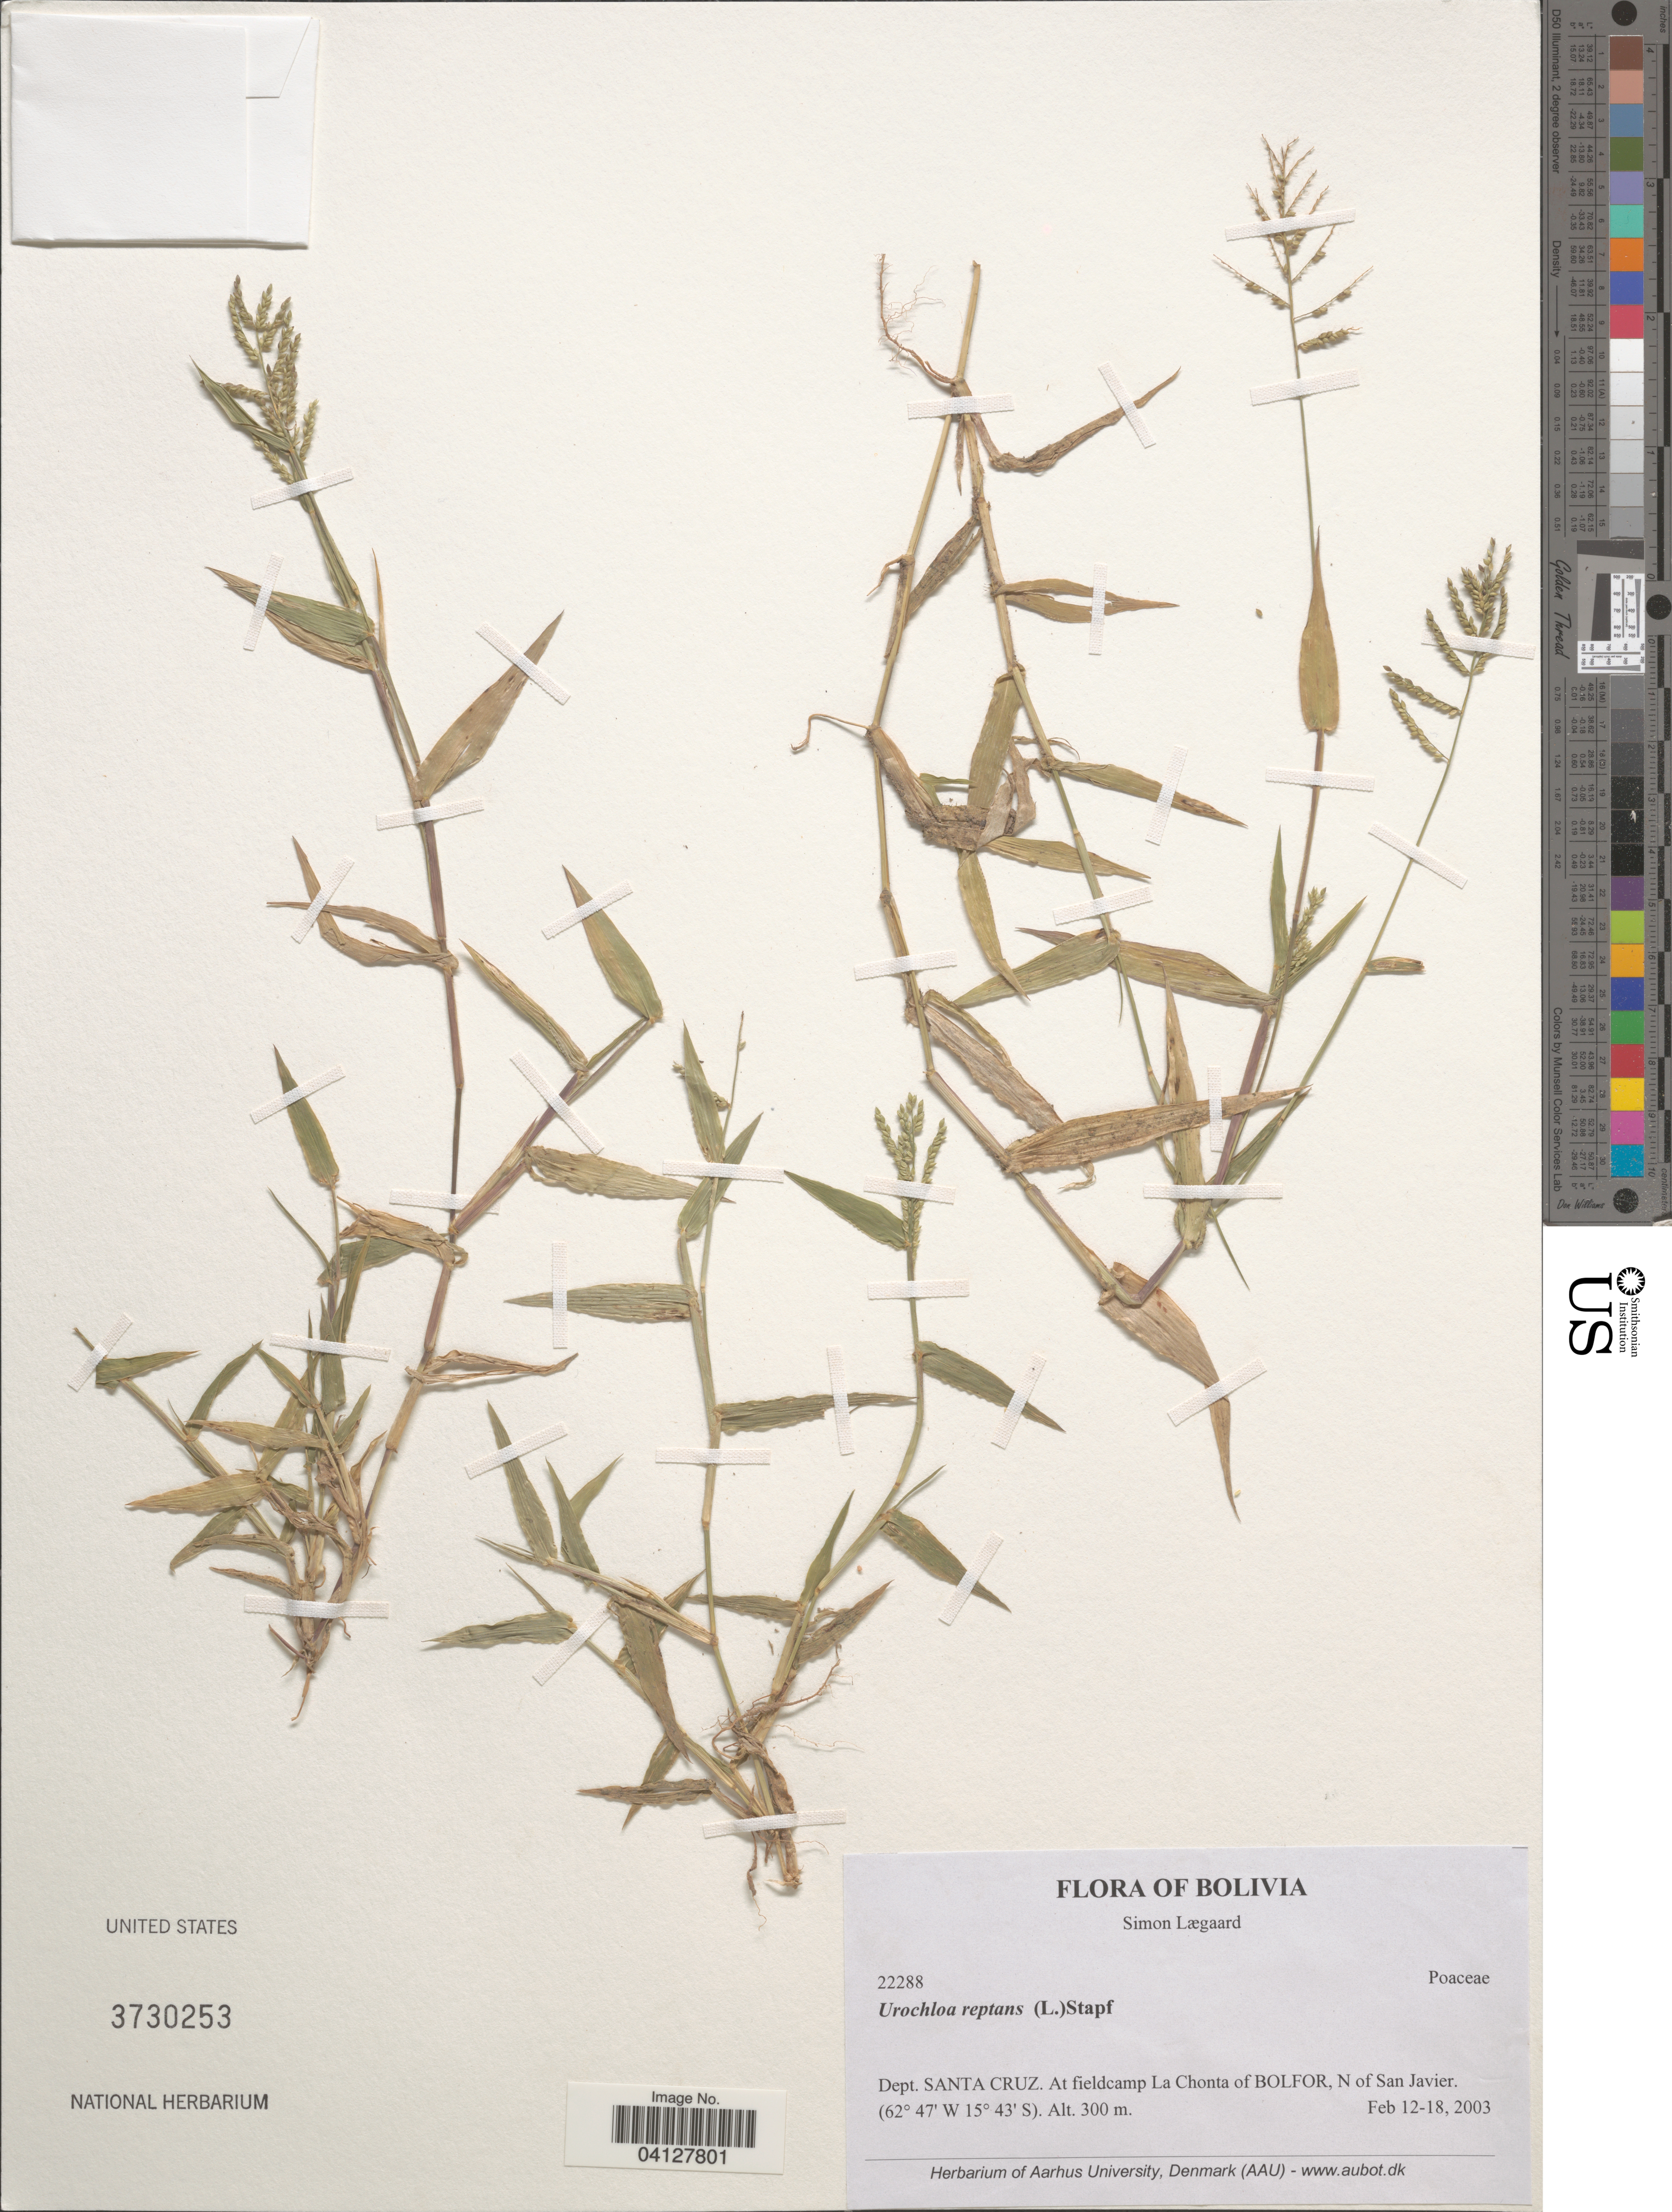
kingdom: Plantae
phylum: Tracheophyta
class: Liliopsida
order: Poales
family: Poaceae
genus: Urochloa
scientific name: Urochloa reptans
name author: (L.) Stapf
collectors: S. Lægaard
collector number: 22288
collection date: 2003-02-12/2003-02-18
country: Bolivia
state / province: Santa Cruz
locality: Dept. Santa Cruz. At fieldcamp La Chonta of Bolfor, N of San Javier.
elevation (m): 300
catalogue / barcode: US 3730253